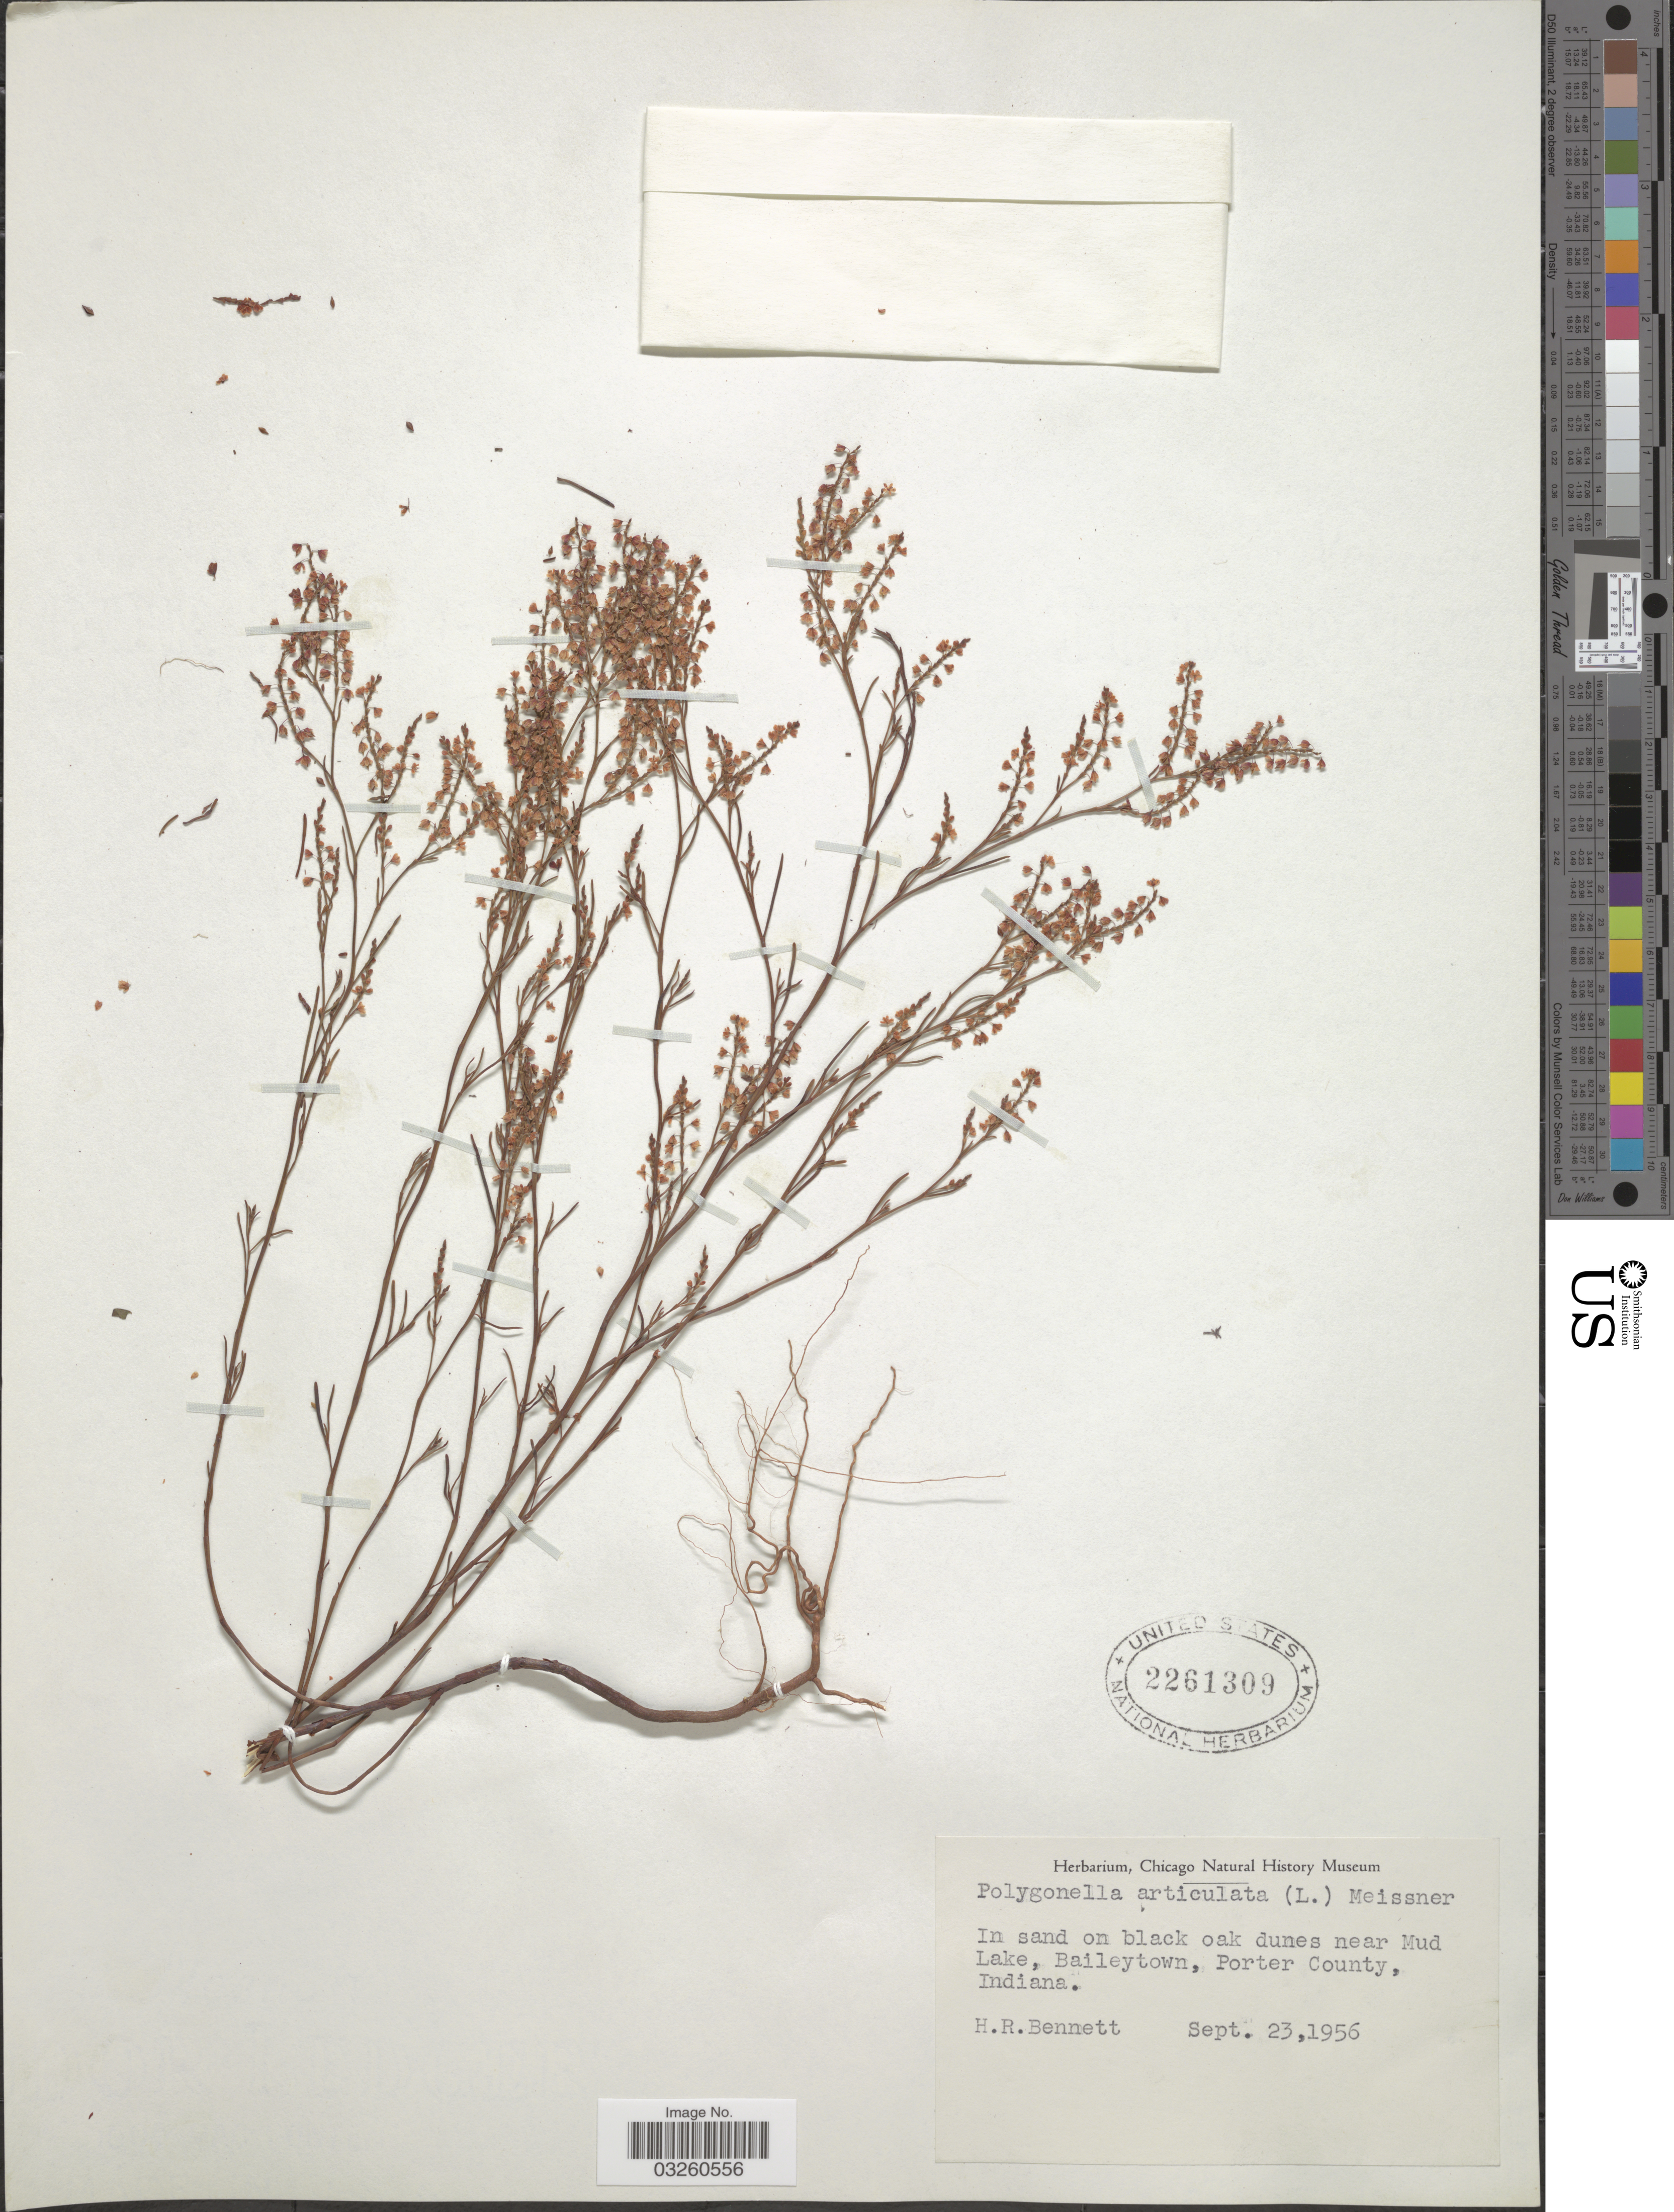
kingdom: Plantae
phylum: Tracheophyta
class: Magnoliopsida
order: Caryophyllales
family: Polygonaceae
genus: Polygonella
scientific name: Polygonella articulata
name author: (L.) Meisn.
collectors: H. R. Bennett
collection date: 1956-09-23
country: United States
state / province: Indiana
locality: In sand on black oak dunes near Mud Lake, Baileytown, Porter County.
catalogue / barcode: US 2261309